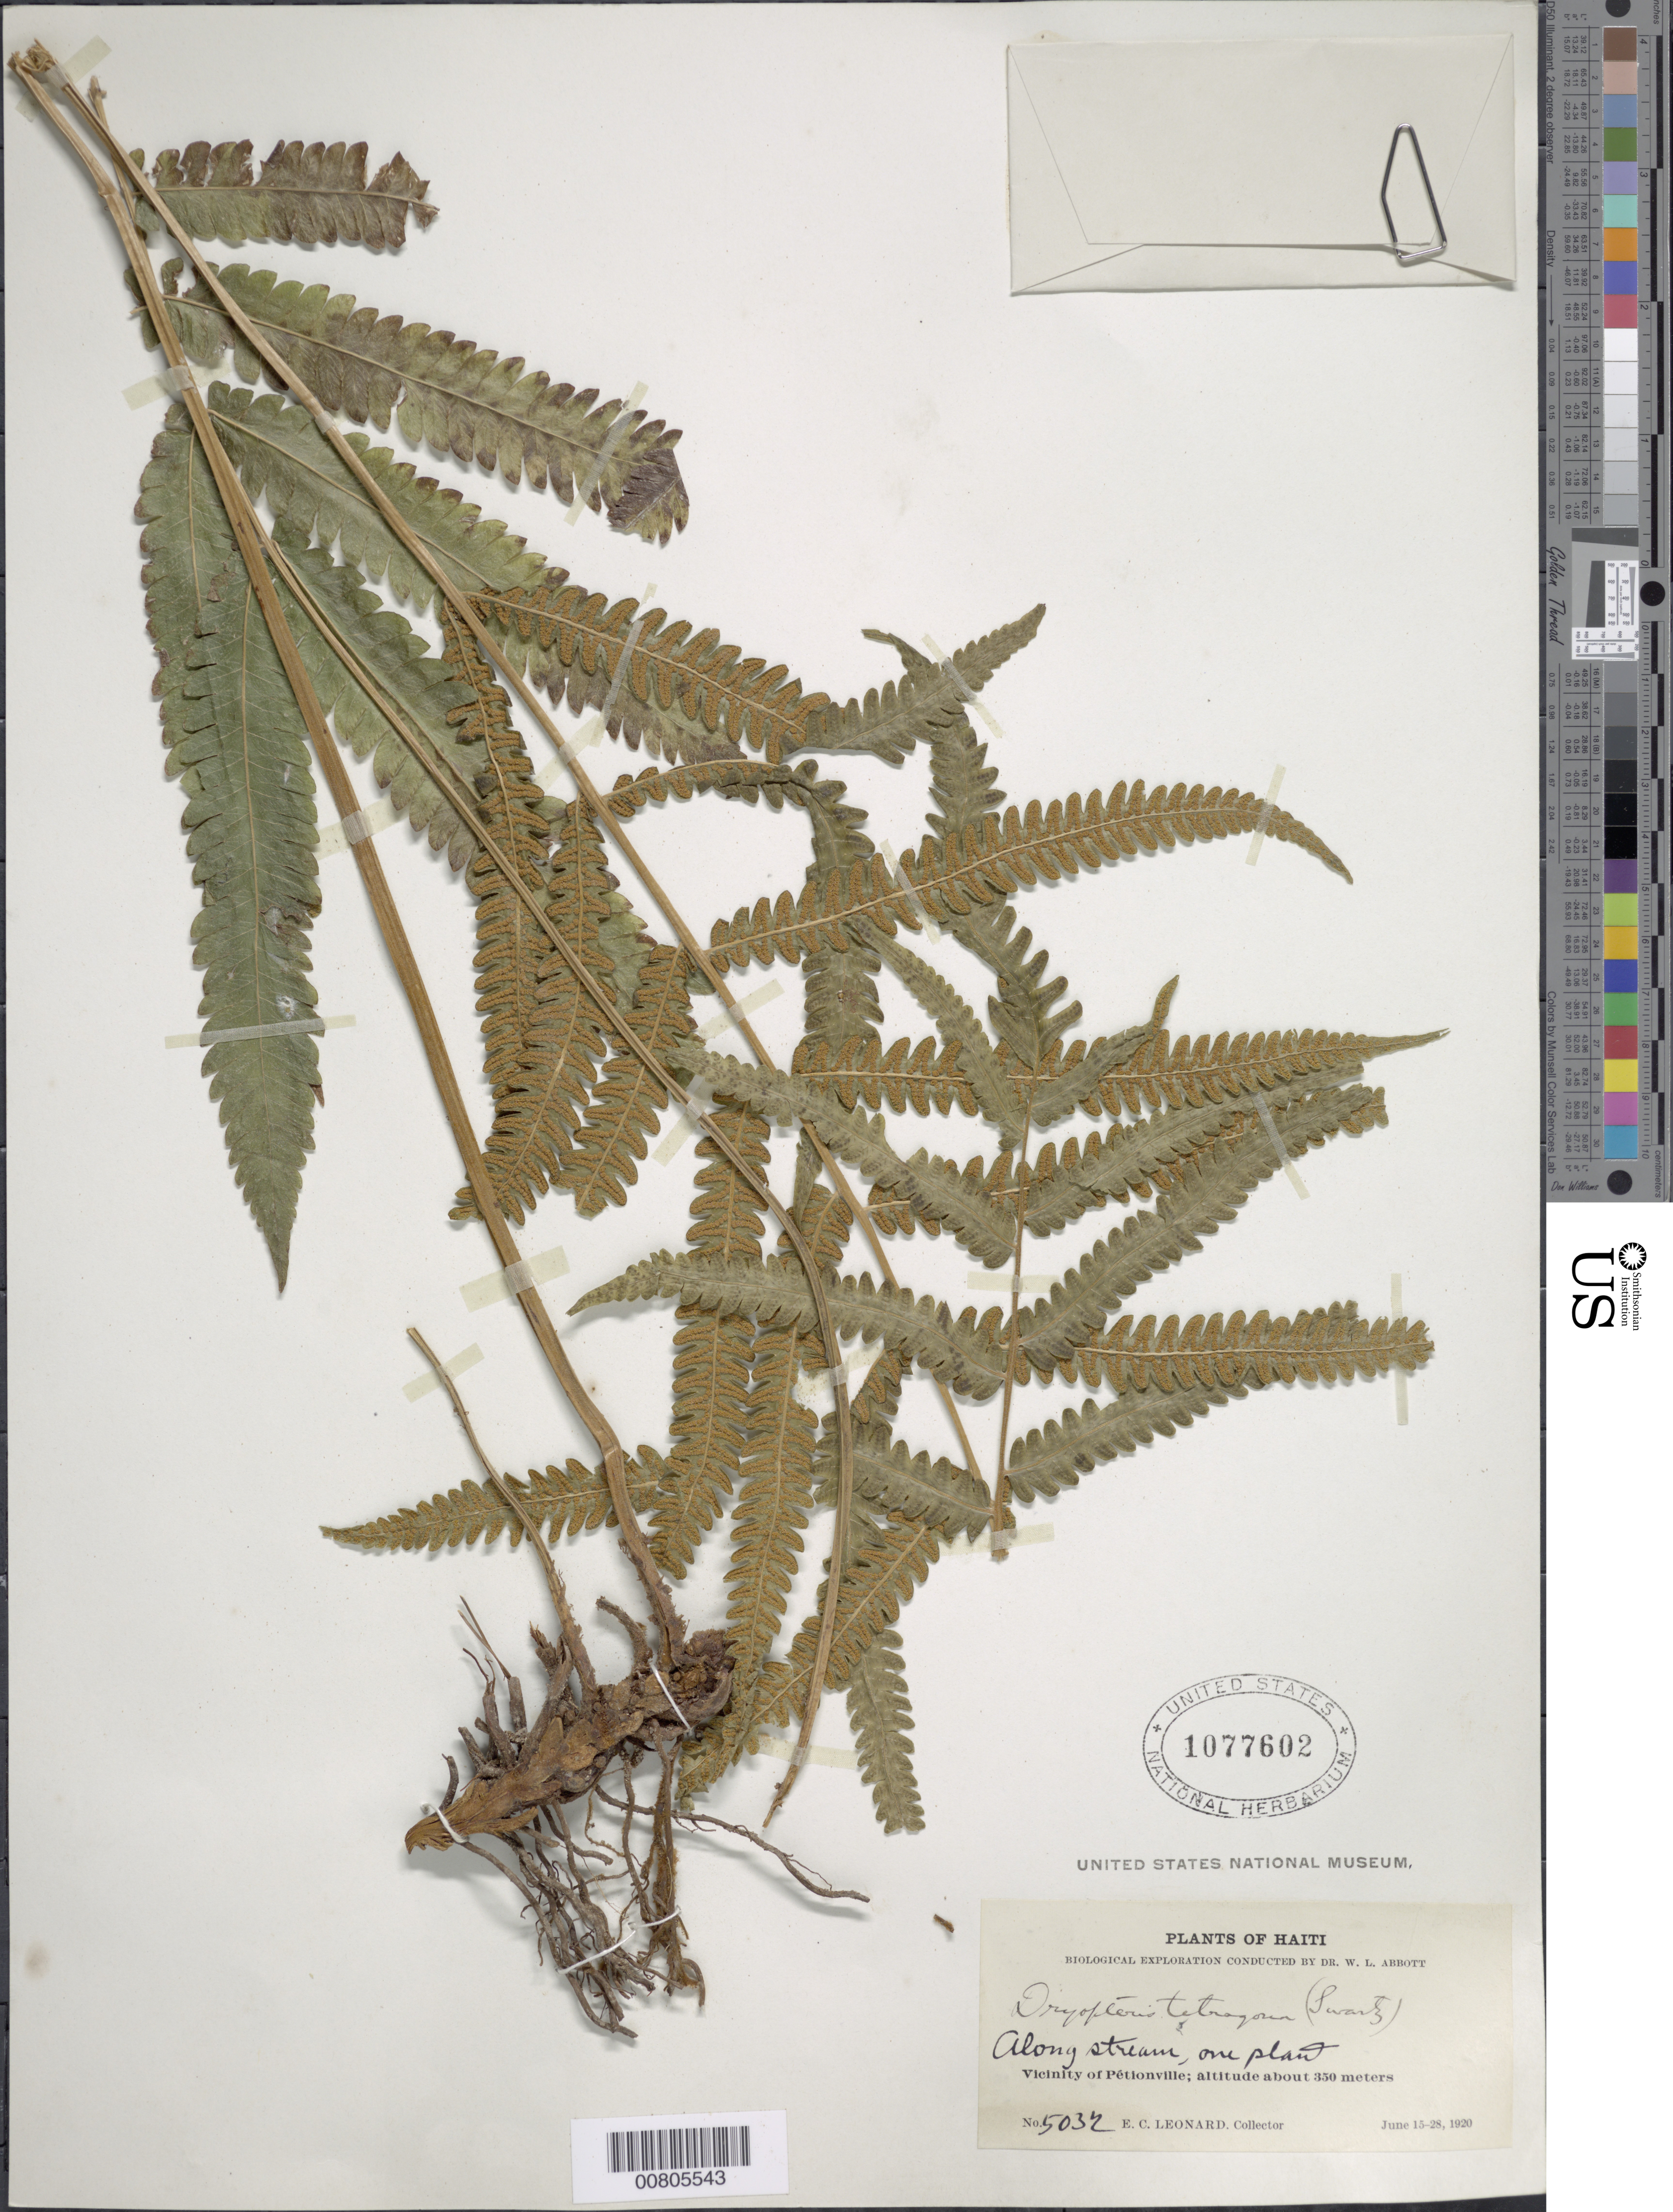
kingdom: Plantae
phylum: Tracheophyta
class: Polypodiopsida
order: Polypodiales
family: Thelypteridaceae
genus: Goniopteris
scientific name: Goniopteris subtetragona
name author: (Link) Vareschi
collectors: E. C. Leonard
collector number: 5032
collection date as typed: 15 Jun 1920 to 28 Jun 1920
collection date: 1920-06-15/1920-06-28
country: Haiti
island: Hispaniola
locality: Pétionville vicinity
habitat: Along stream, one plant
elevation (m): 350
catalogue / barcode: US 1077602